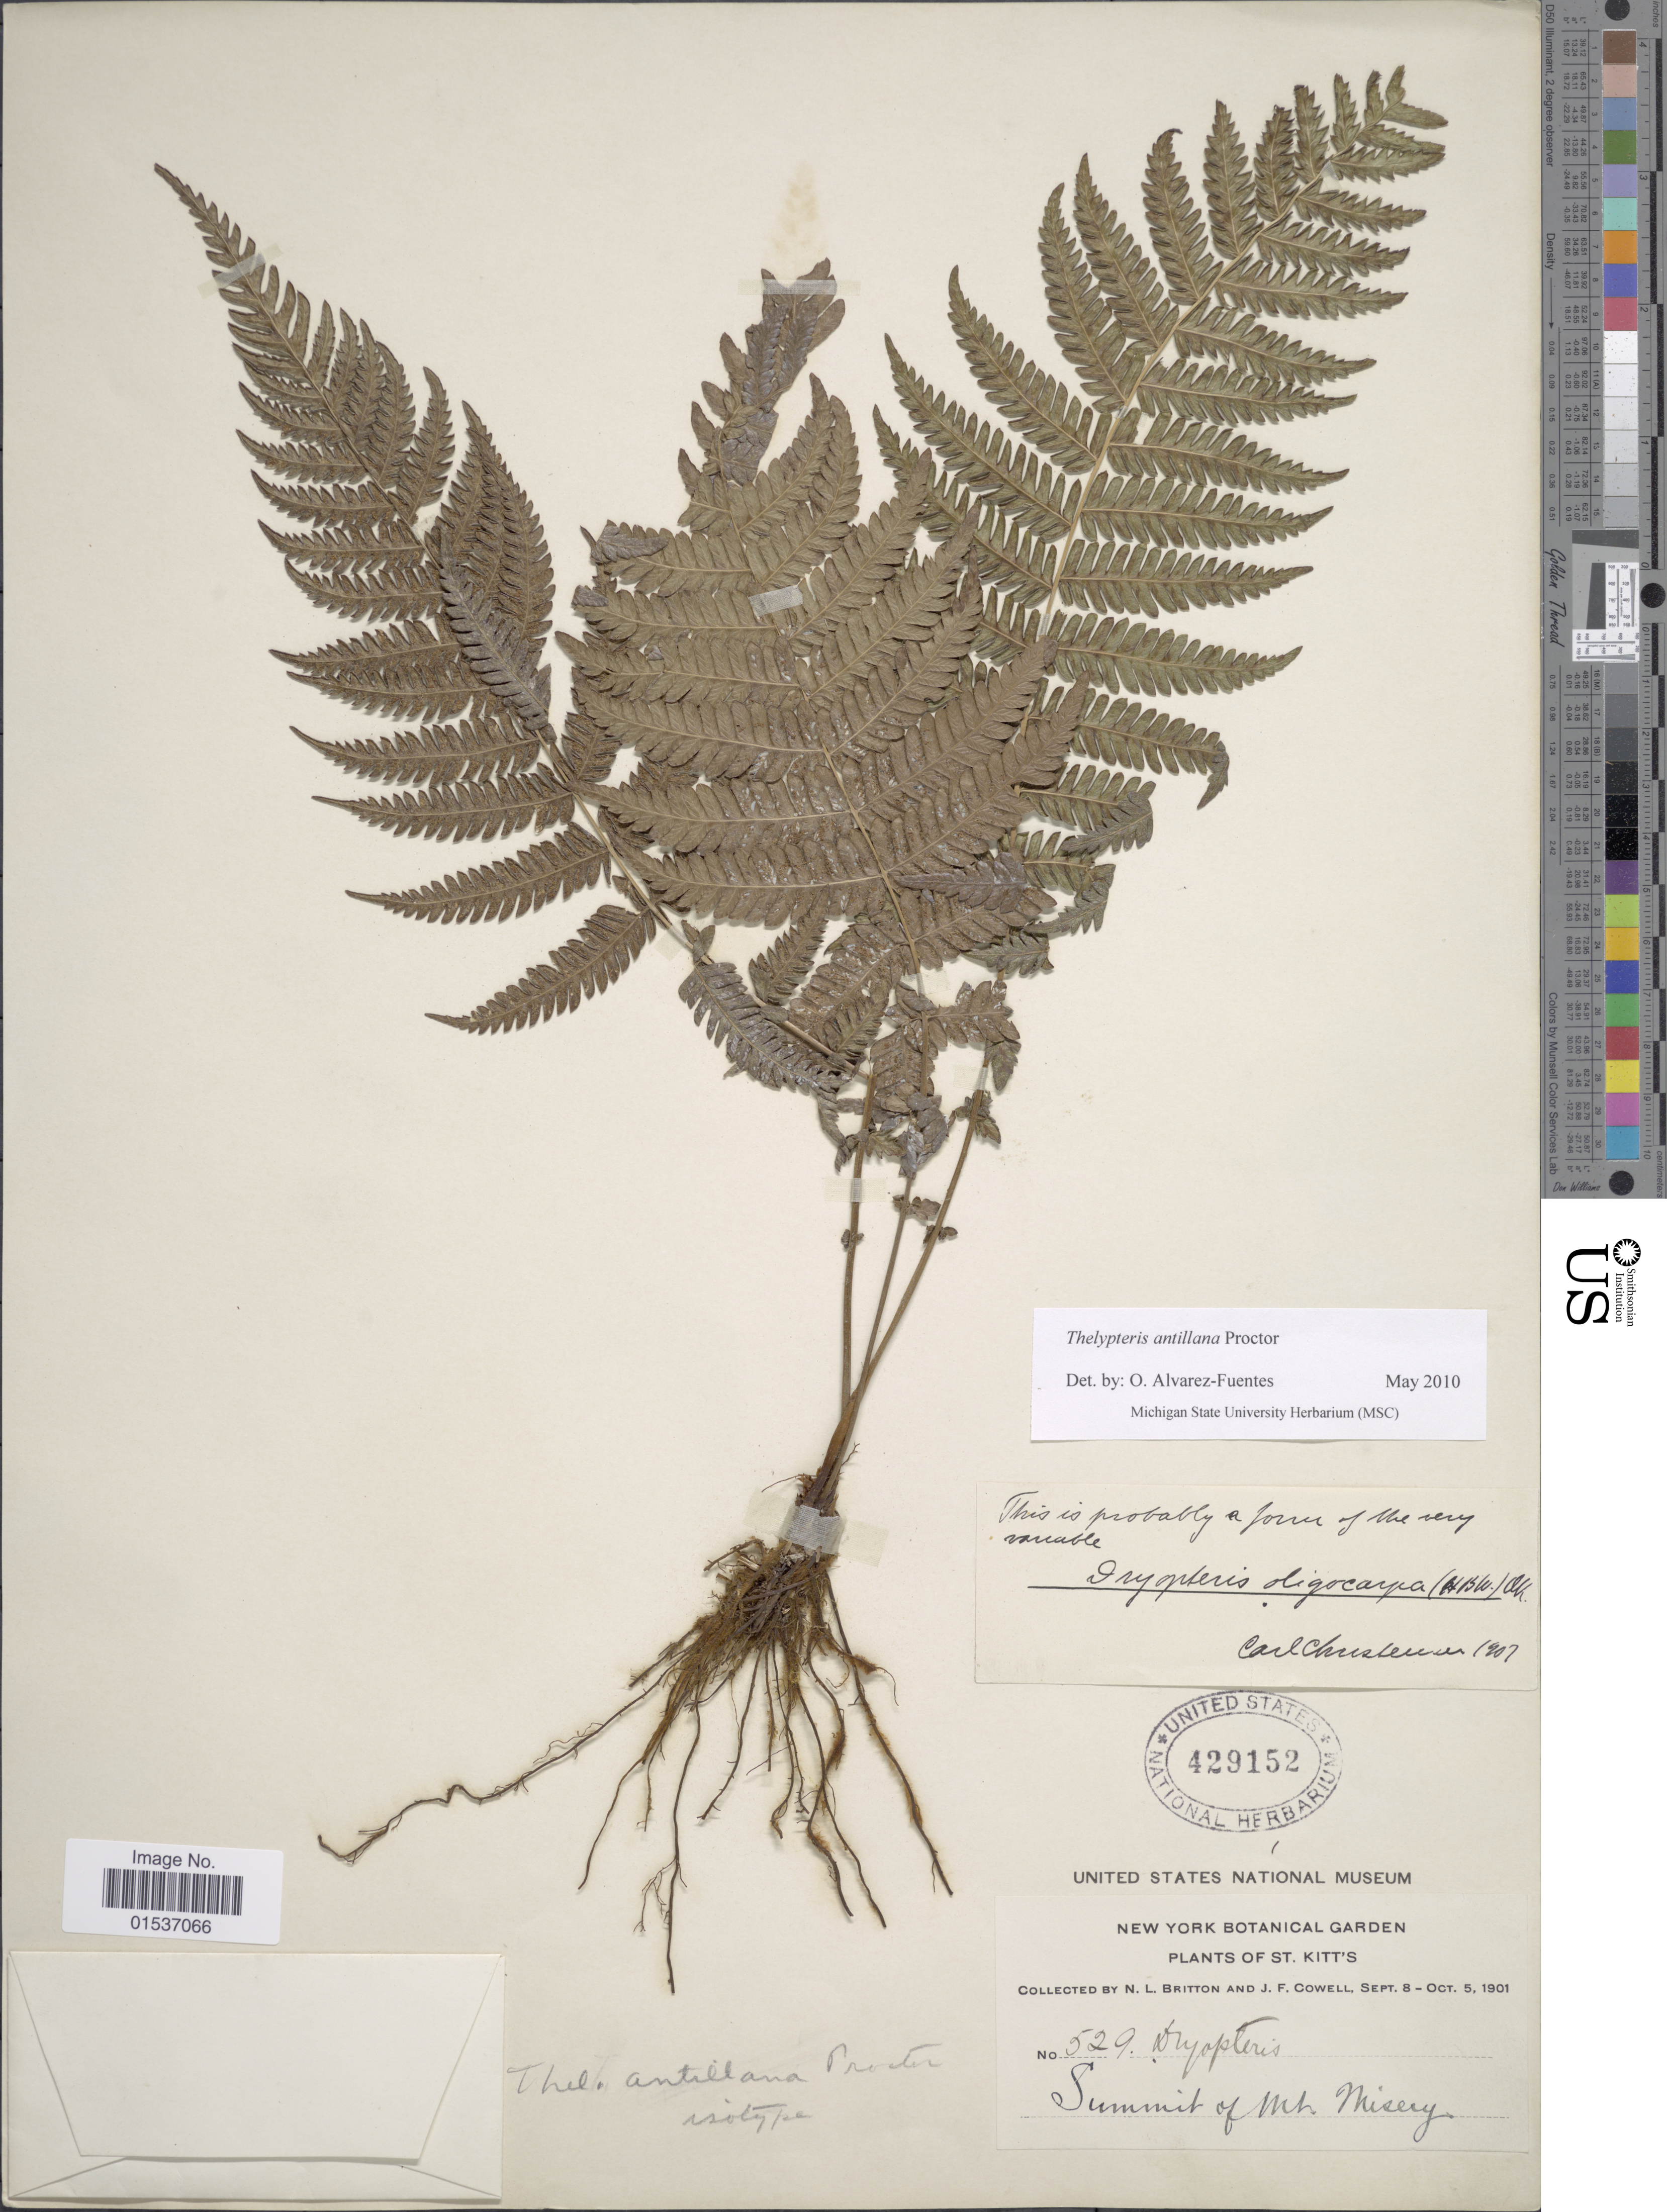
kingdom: Plantae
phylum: Tracheophyta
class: Polypodiopsida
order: Polypodiales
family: Thelypteridaceae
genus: Thelypteris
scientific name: Thelypteris antillana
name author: Proctor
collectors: N. Britton & J. F. Cowell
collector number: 529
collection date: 1901-09-08/1901-10-05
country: St. Christopher-Nevis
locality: St. Kitt's Summit of Mt. Misery.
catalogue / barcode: US 429152